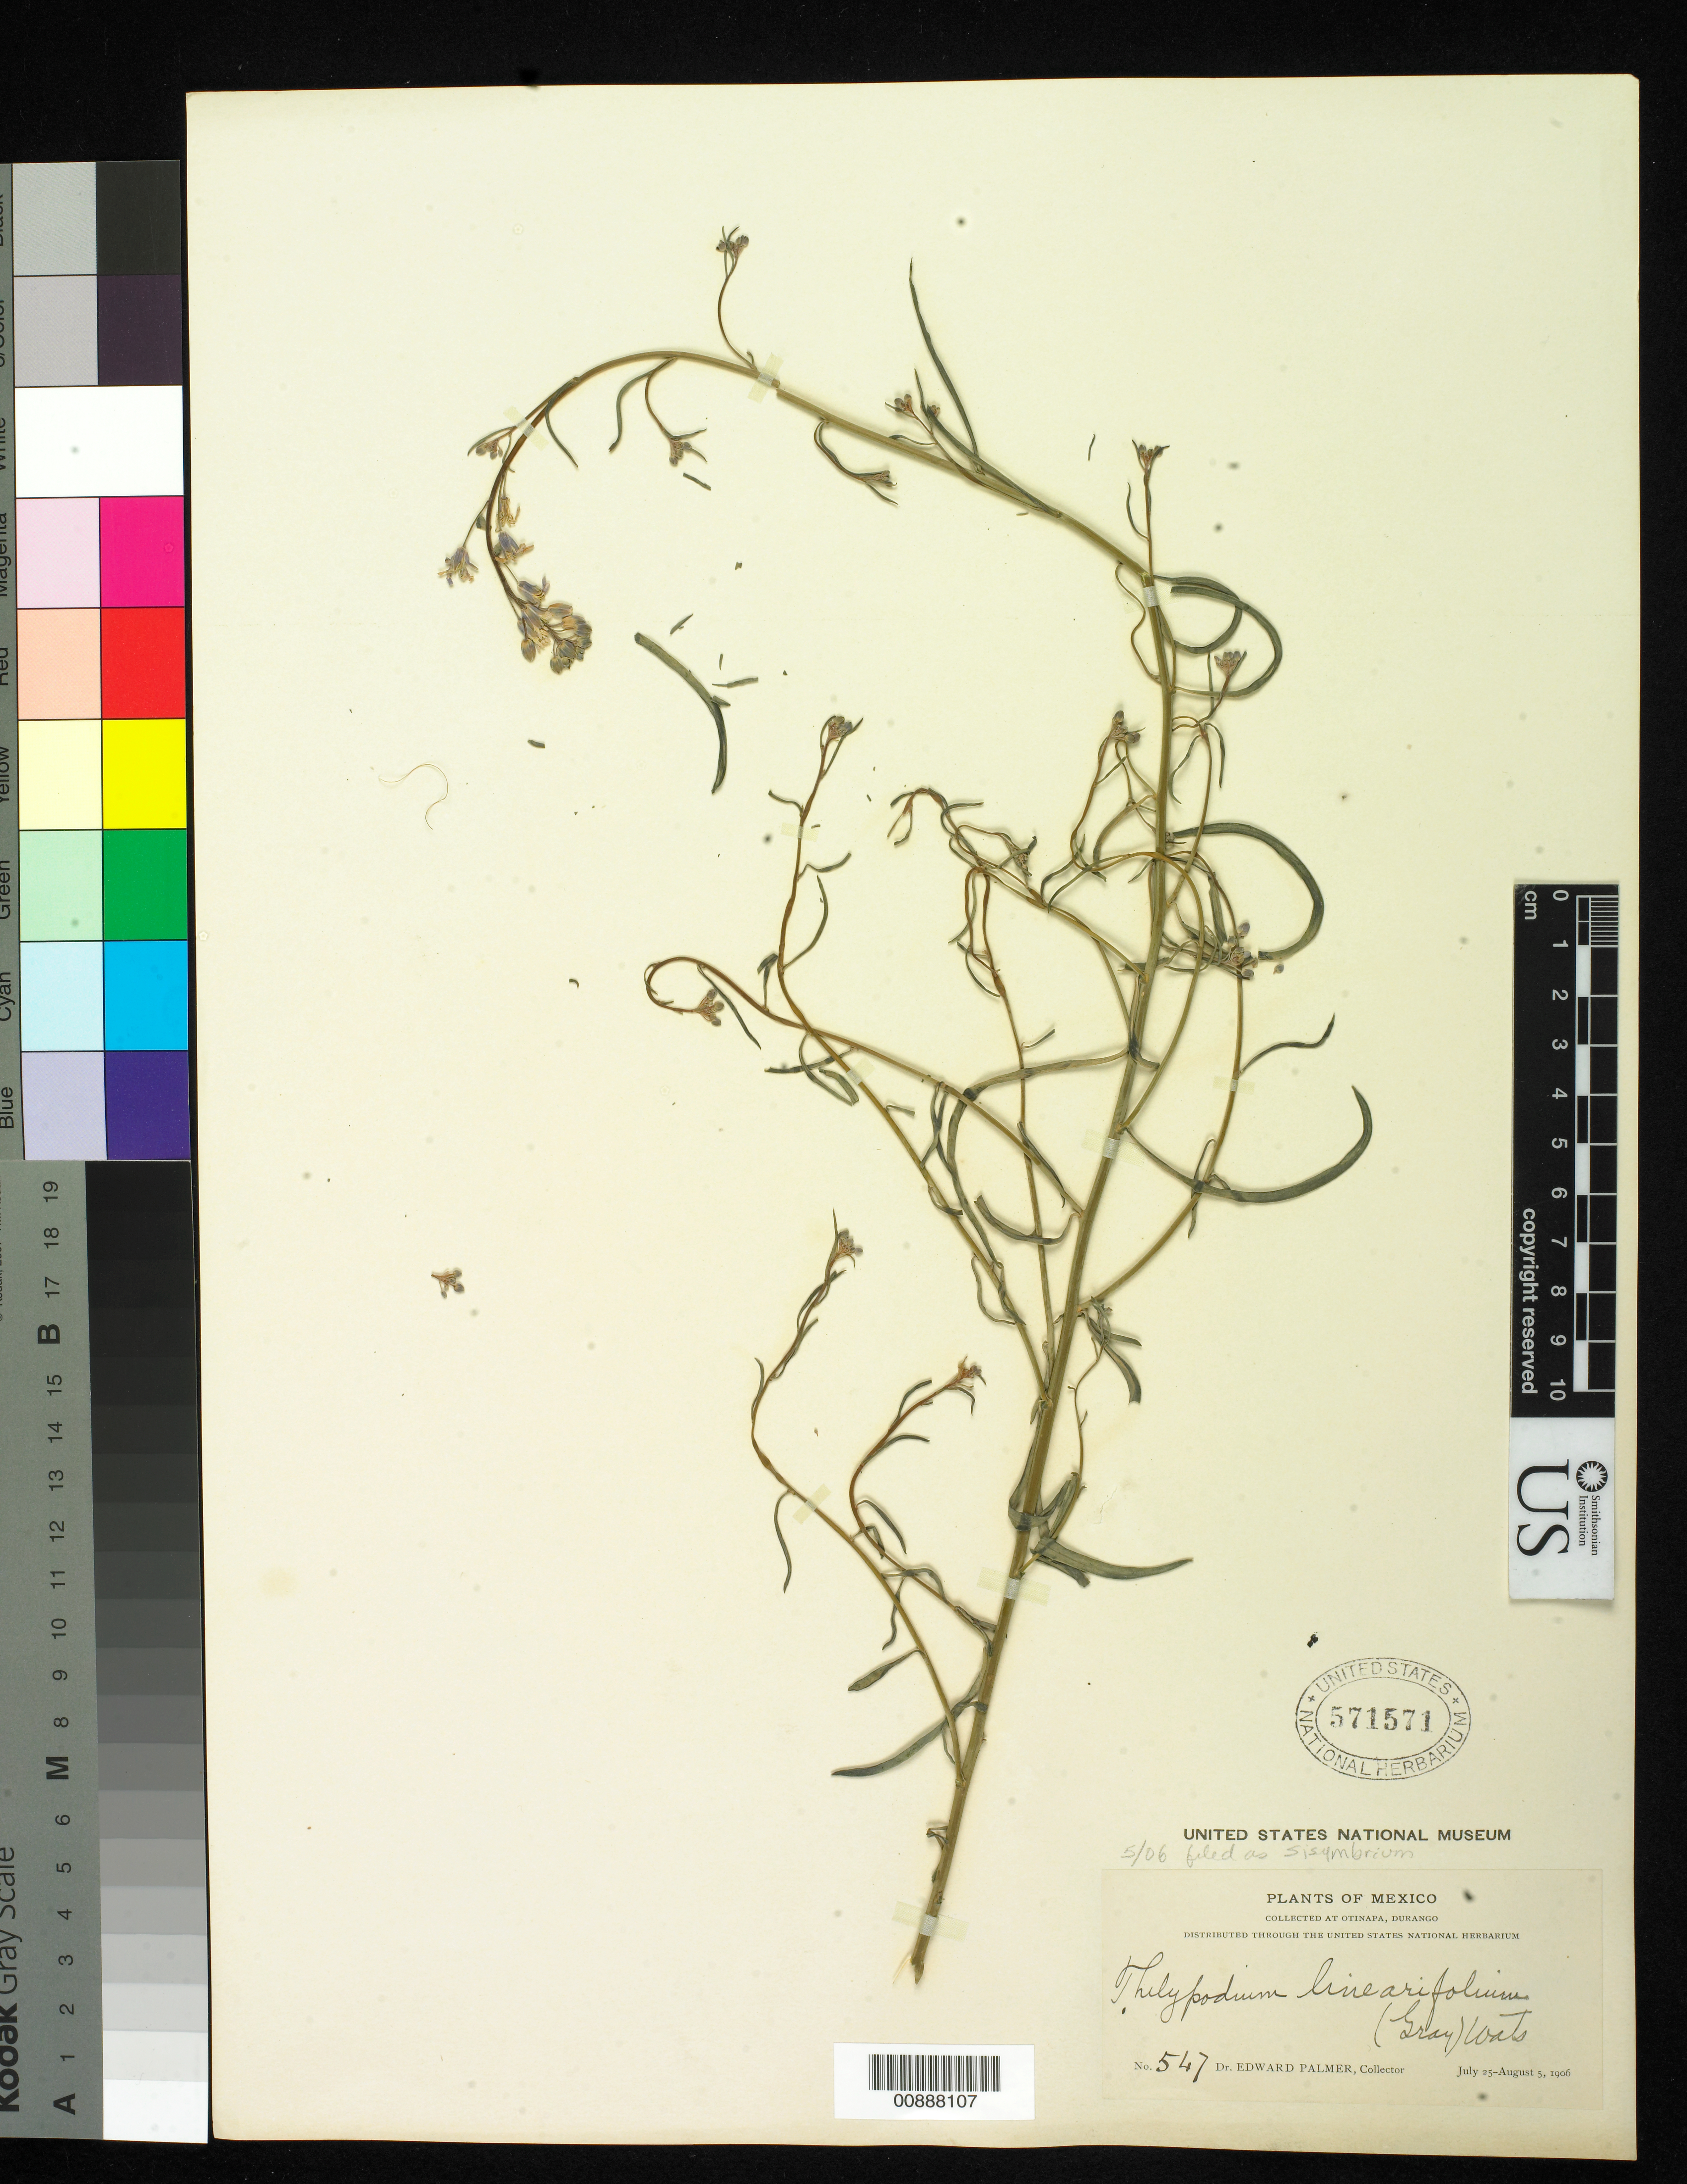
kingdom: Plantae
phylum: Tracheophyta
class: Magnoliopsida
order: Brassicales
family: Brassicaceae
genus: Sisymbrium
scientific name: Sisymbrium linearifolium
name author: (A. Gray) Payson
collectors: E. Palmer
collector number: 547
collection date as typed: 25 Jul 1906 to 05 Aug 1906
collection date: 1906-07-25/1906-08-05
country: Mexico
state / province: Durango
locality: Otinapa, Durango.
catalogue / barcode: US 571571